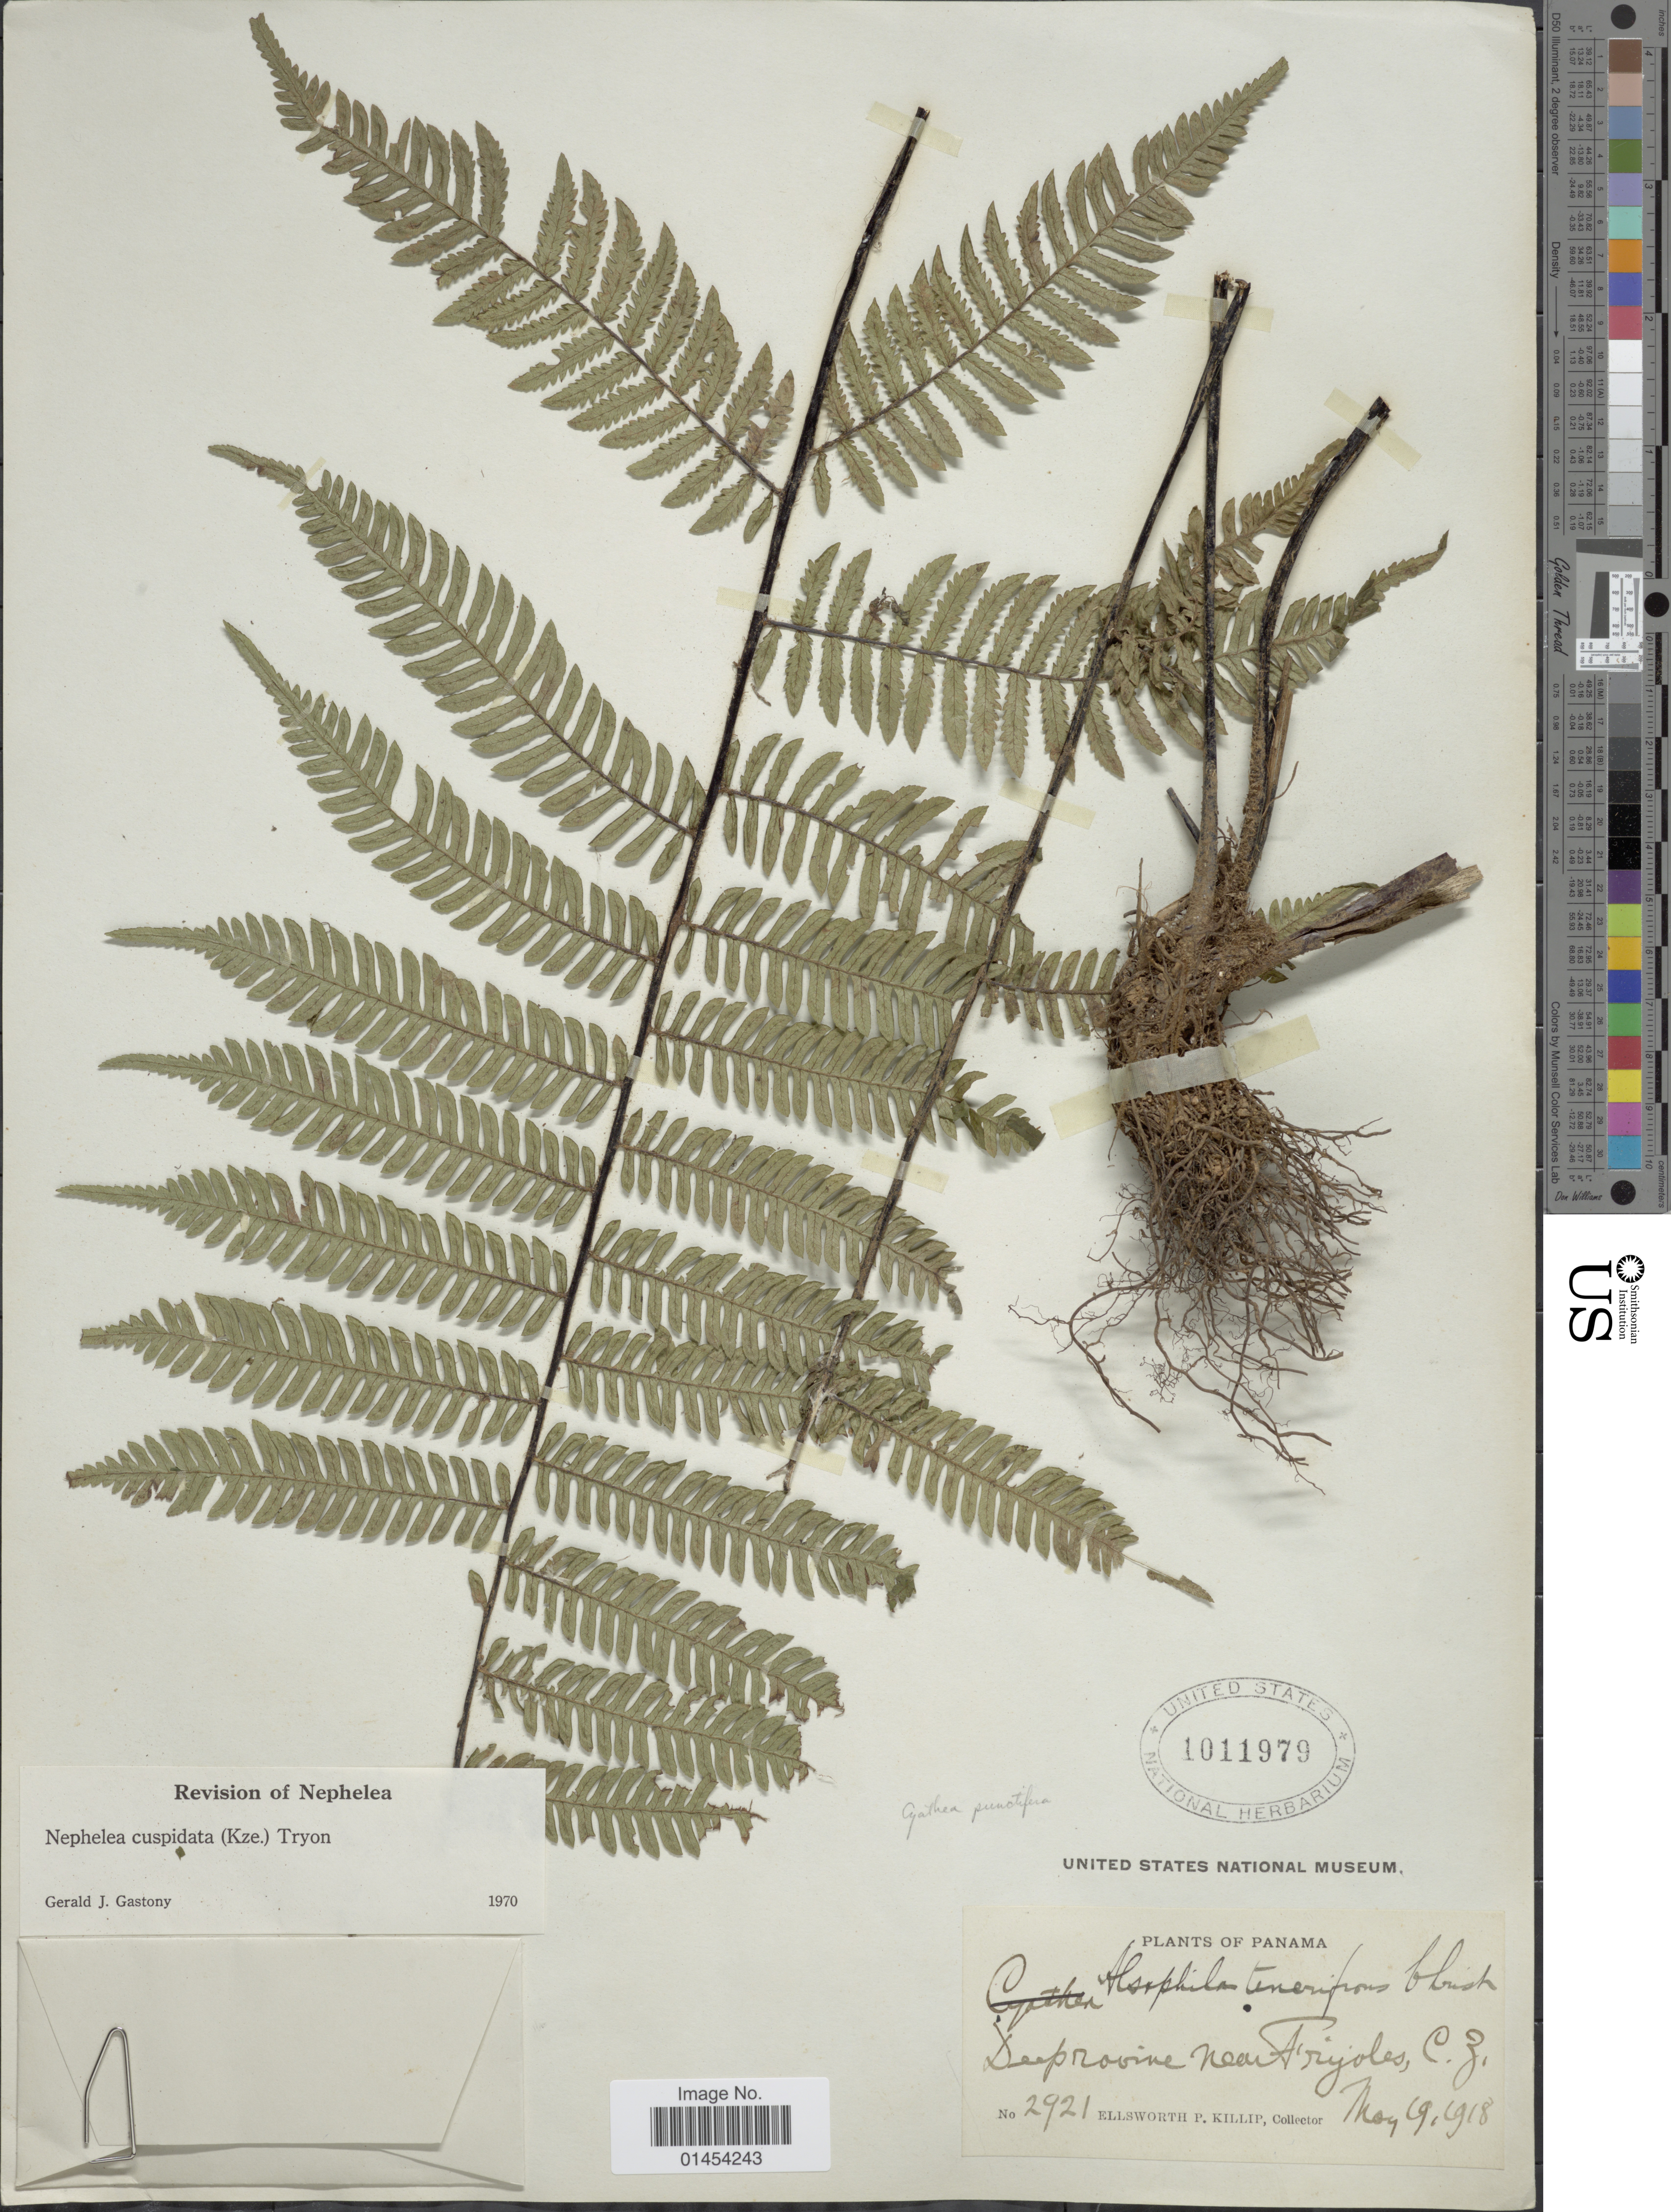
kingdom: Plantae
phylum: Tracheophyta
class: Polypodiopsida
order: Cyatheales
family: Cyatheaceae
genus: Alsophila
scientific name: Alsophila cuspidata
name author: (Kunze) D.S. Conant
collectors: E. P. Killip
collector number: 2921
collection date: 1918-05-19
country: Panama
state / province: Colón / Panamá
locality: Deep ravine near Frijoles, C.Z.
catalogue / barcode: US 1011979